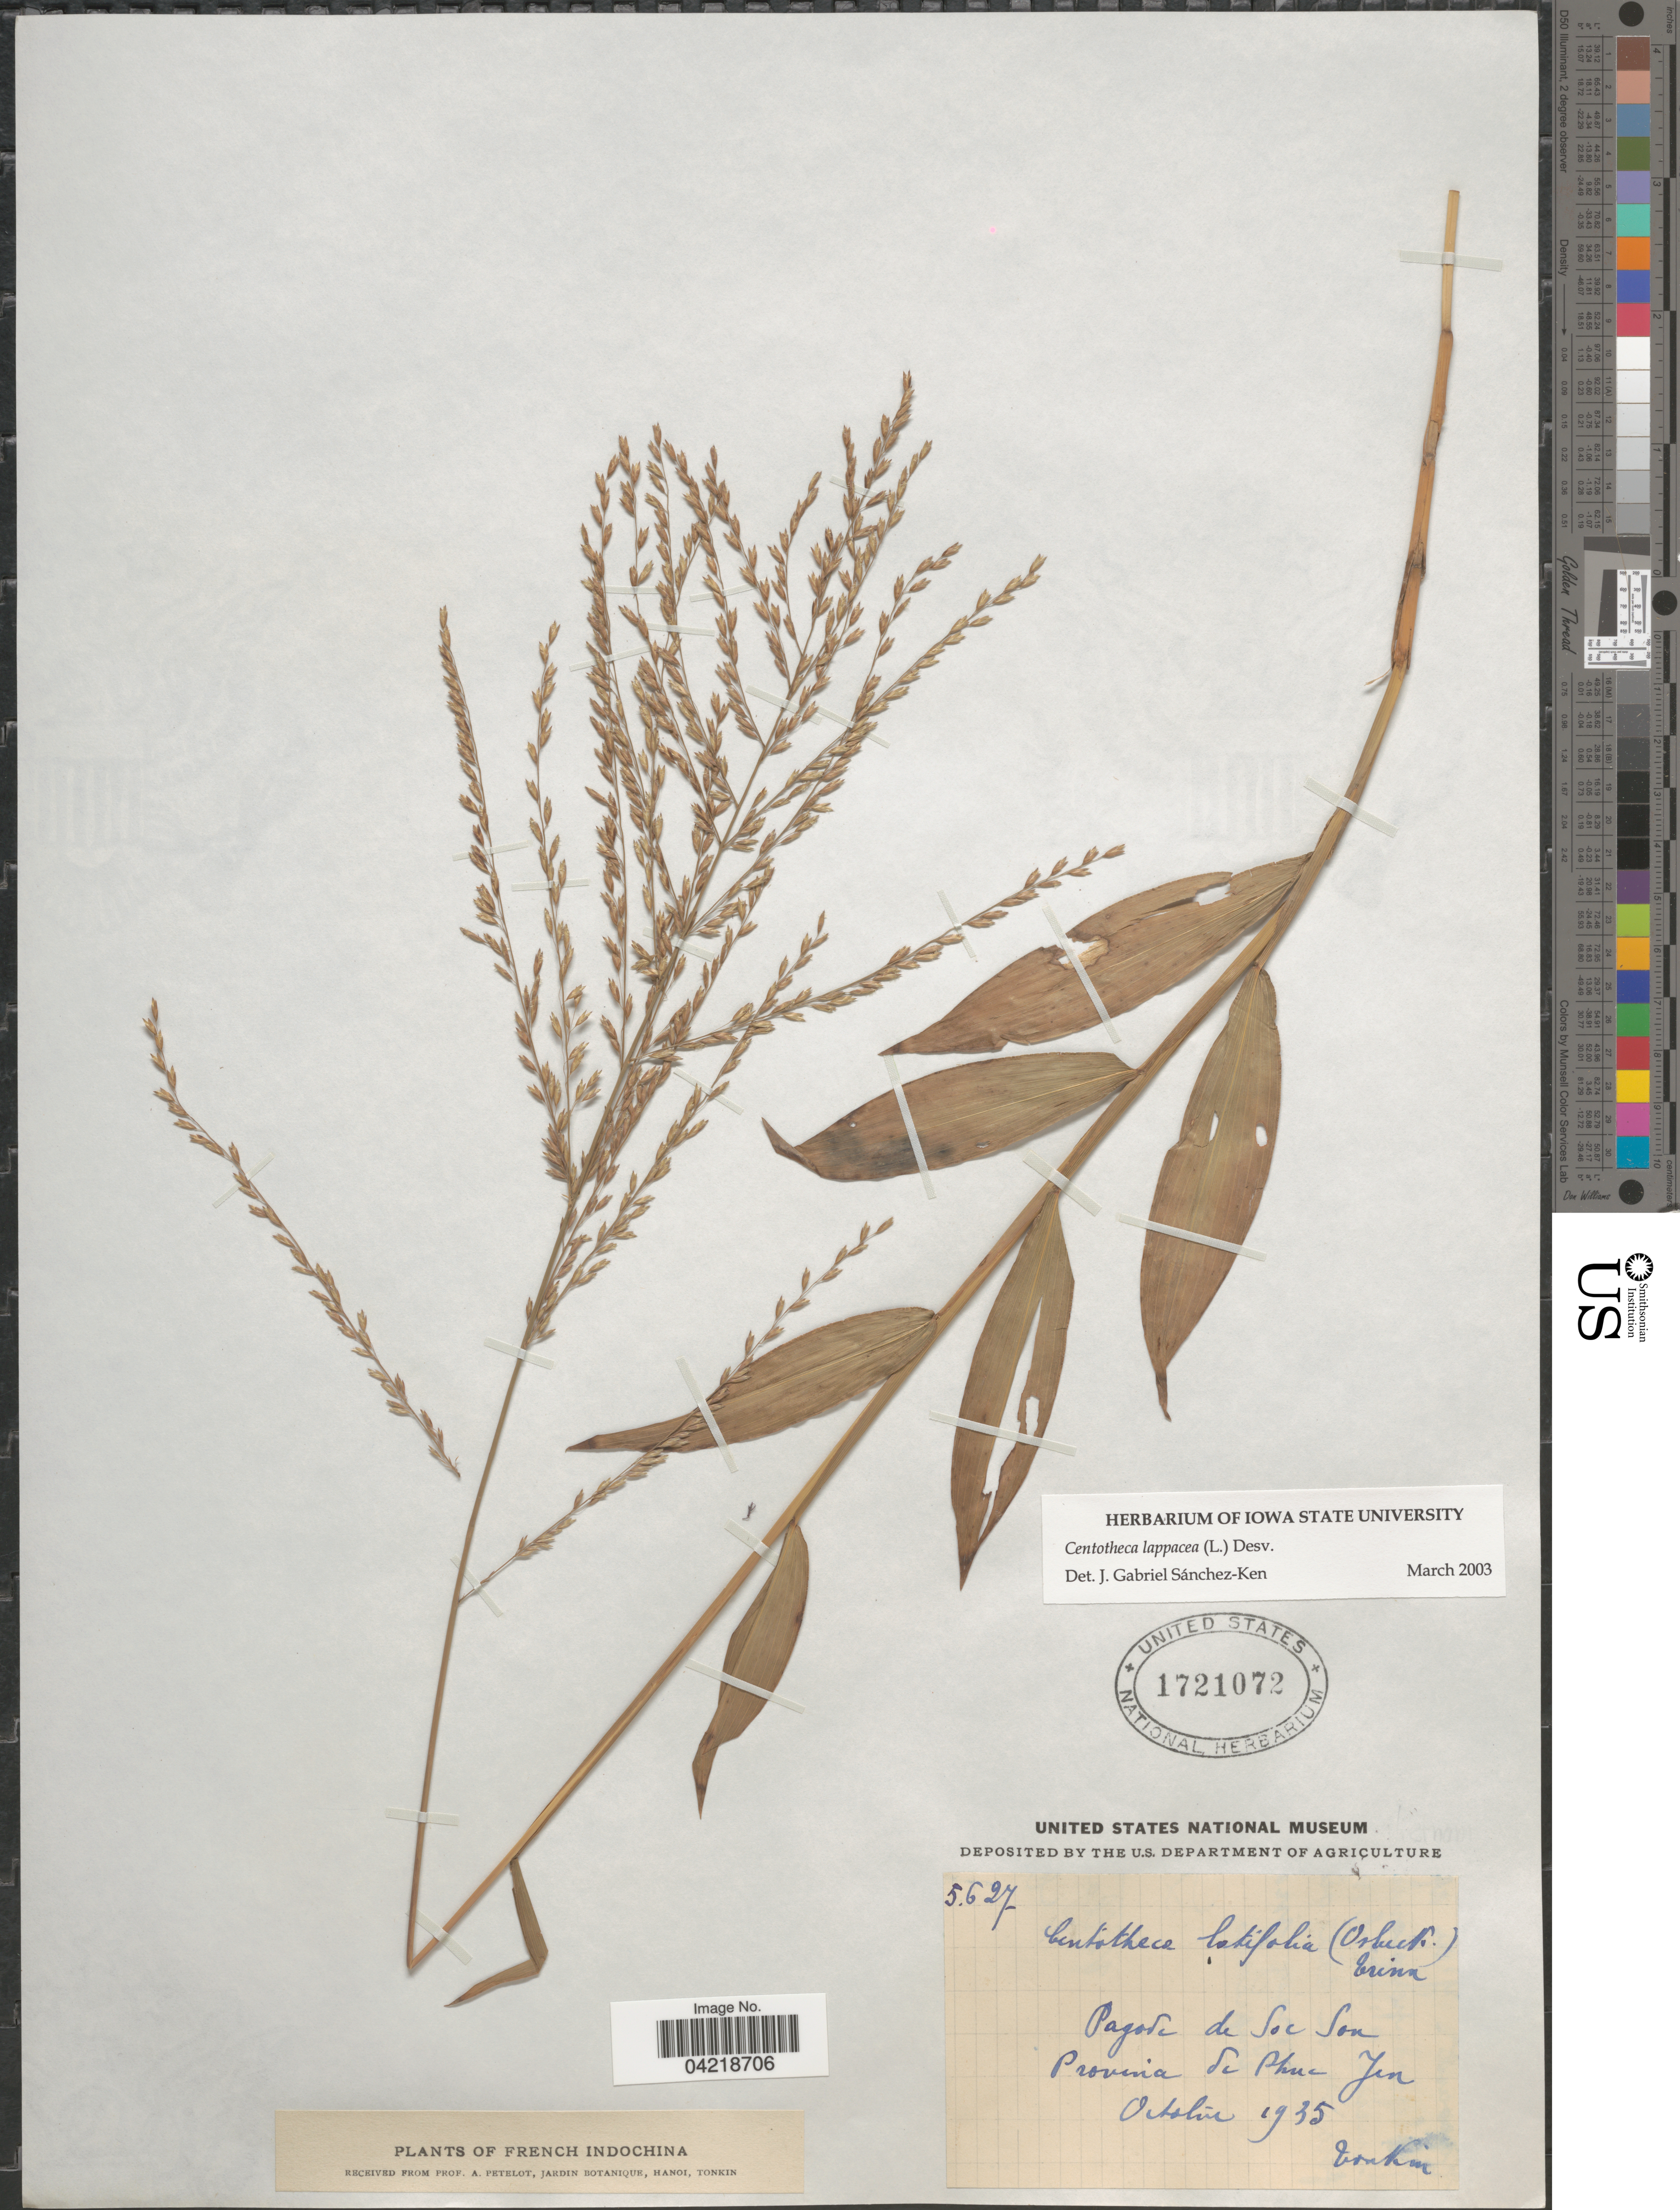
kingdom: Plantae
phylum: Tracheophyta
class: Liliopsida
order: Poales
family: Poaceae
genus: Centotheca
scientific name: Centotheca lappacea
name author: (L.) Desv.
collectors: P. A. Pételot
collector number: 5627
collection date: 1935-10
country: Vietnam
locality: French Indochina. Pagode de Soc Son. Province de Phuc Jen.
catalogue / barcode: US 1721072